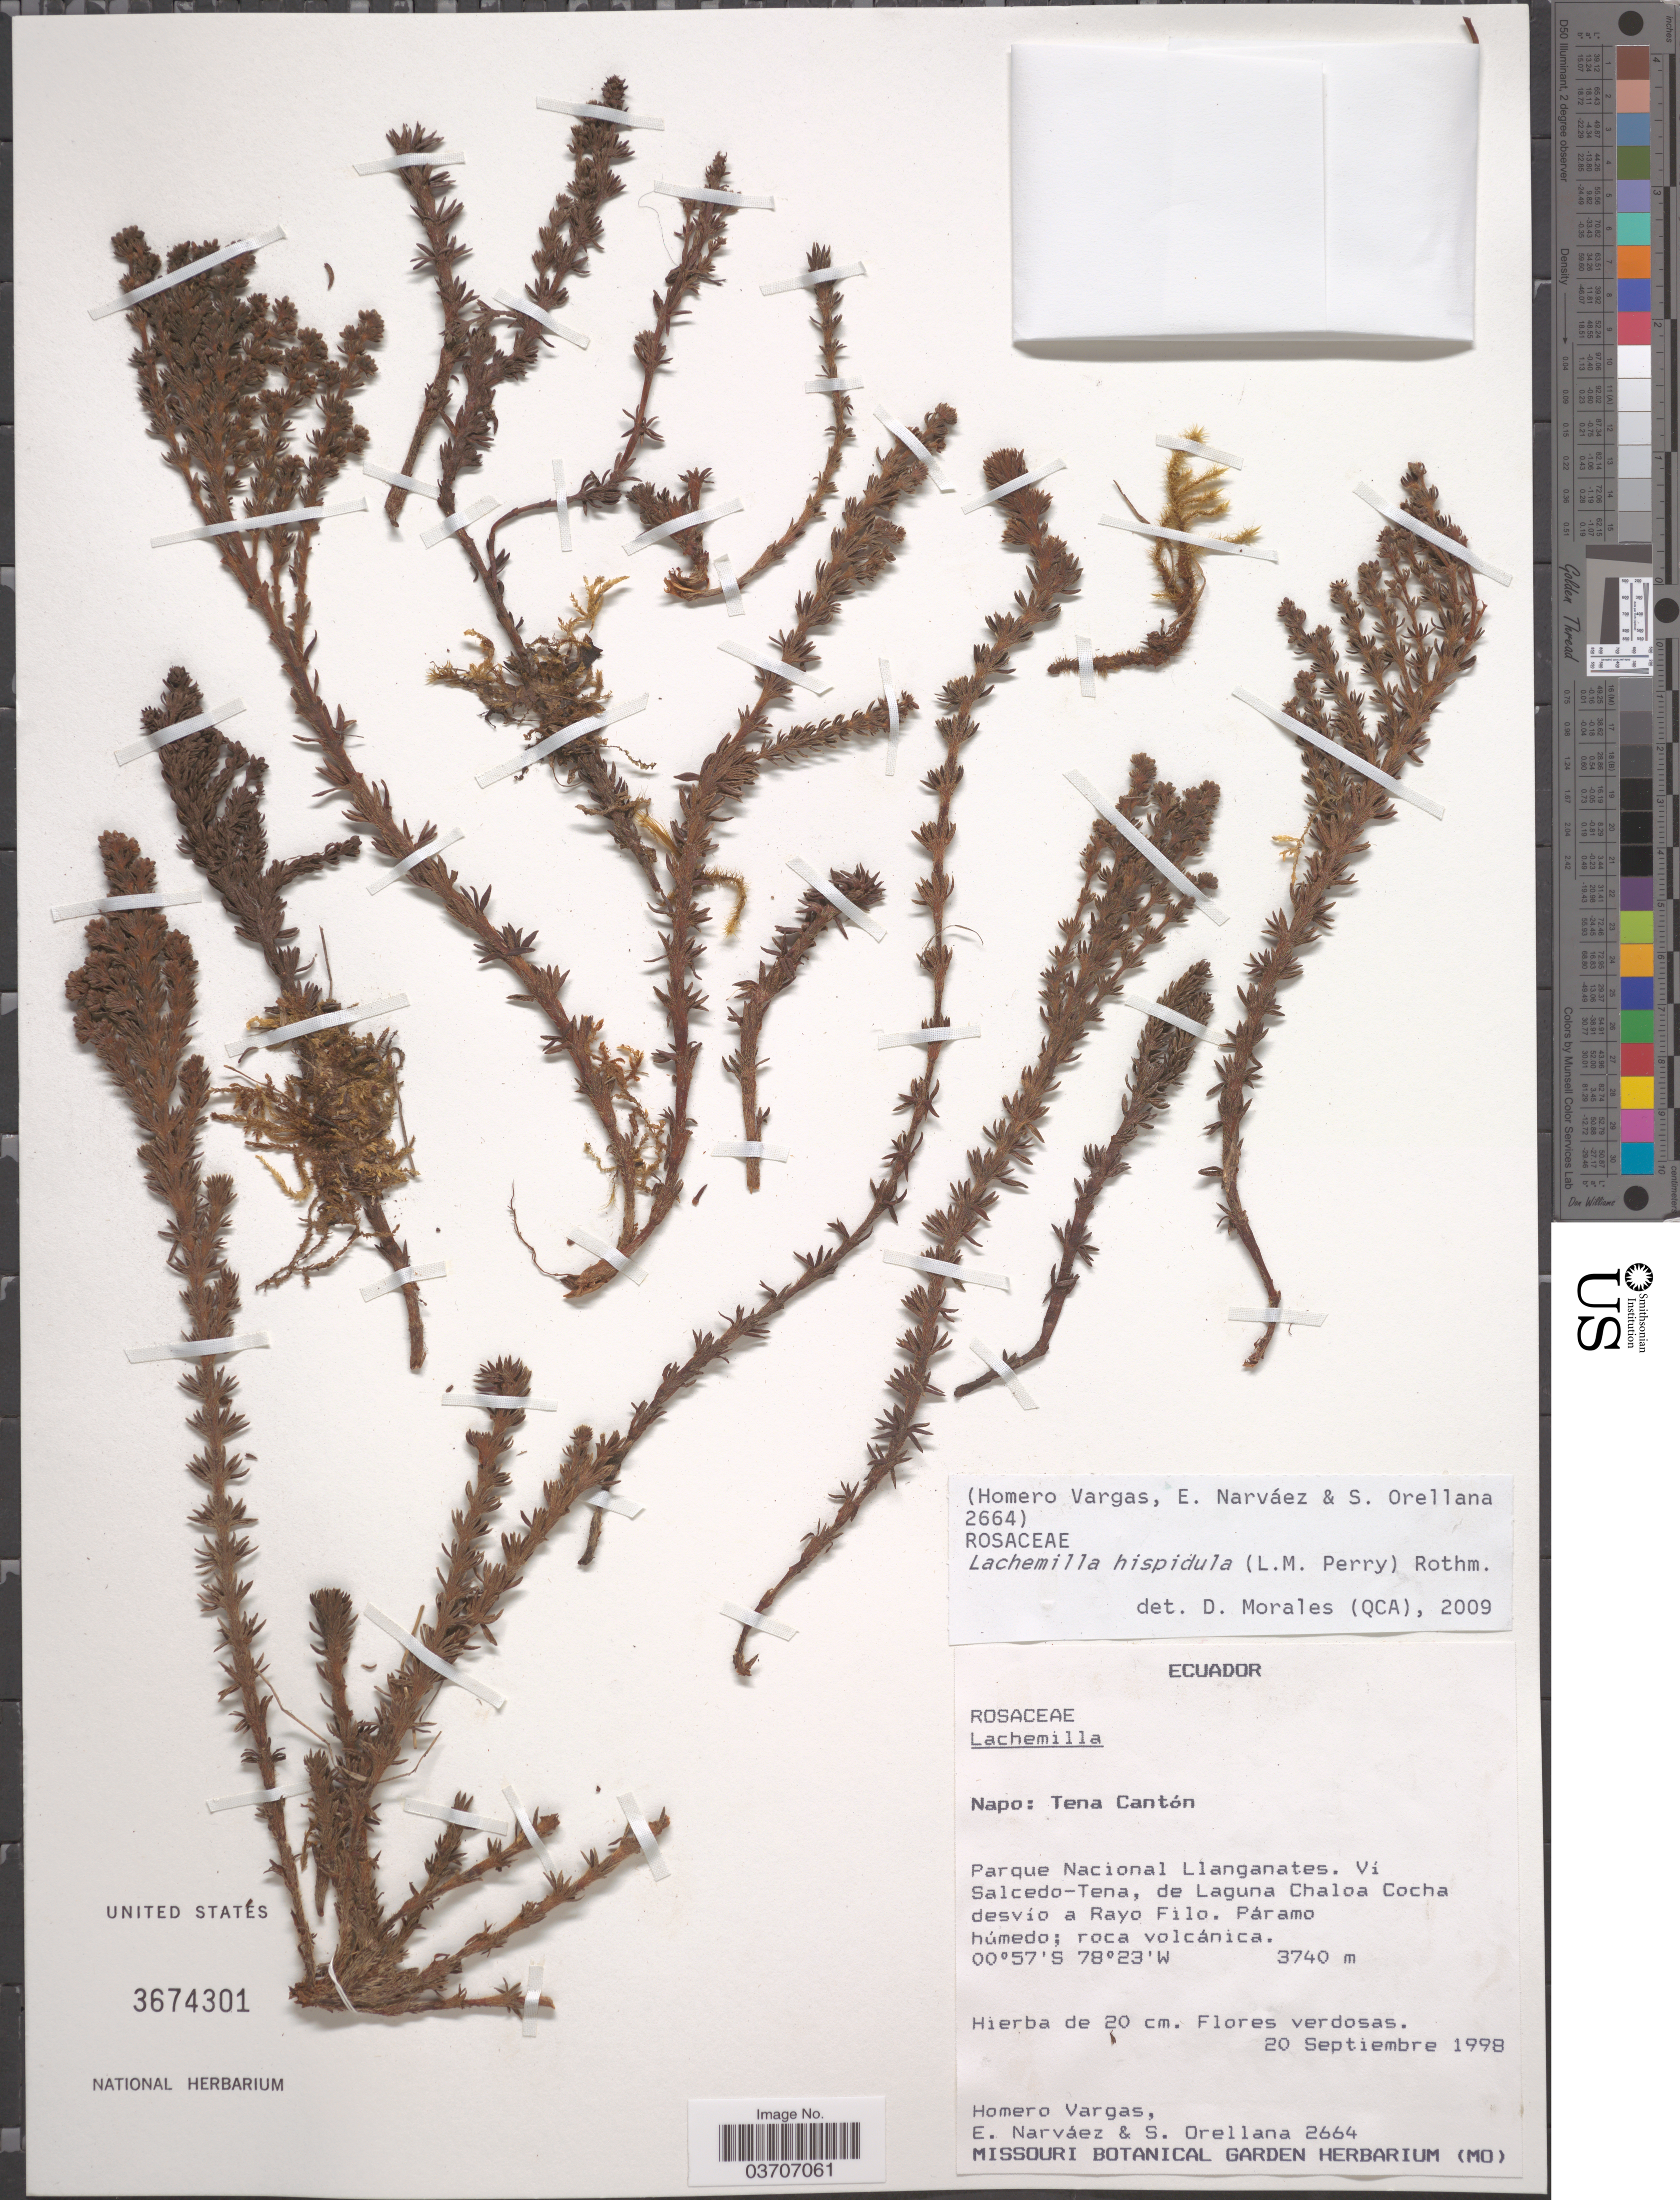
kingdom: Plantae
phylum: Tracheophyta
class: Magnoliopsida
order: Rosales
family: Rosaceae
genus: Lachemilla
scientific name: Lachemilla hispidula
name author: (L.M. Perry) Rothm.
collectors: H. Vargas, E. Narváez & S. Orellana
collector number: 2664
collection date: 1998-09-20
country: Ecuador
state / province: Napo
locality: Tena Cantón. Parque Nacional Llanganates. Vi Salcedo-Tena, de Laguna Chaloa Cocha desvío a Rayo Filo, Páramo húmedo.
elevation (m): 3740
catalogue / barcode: US 3674301